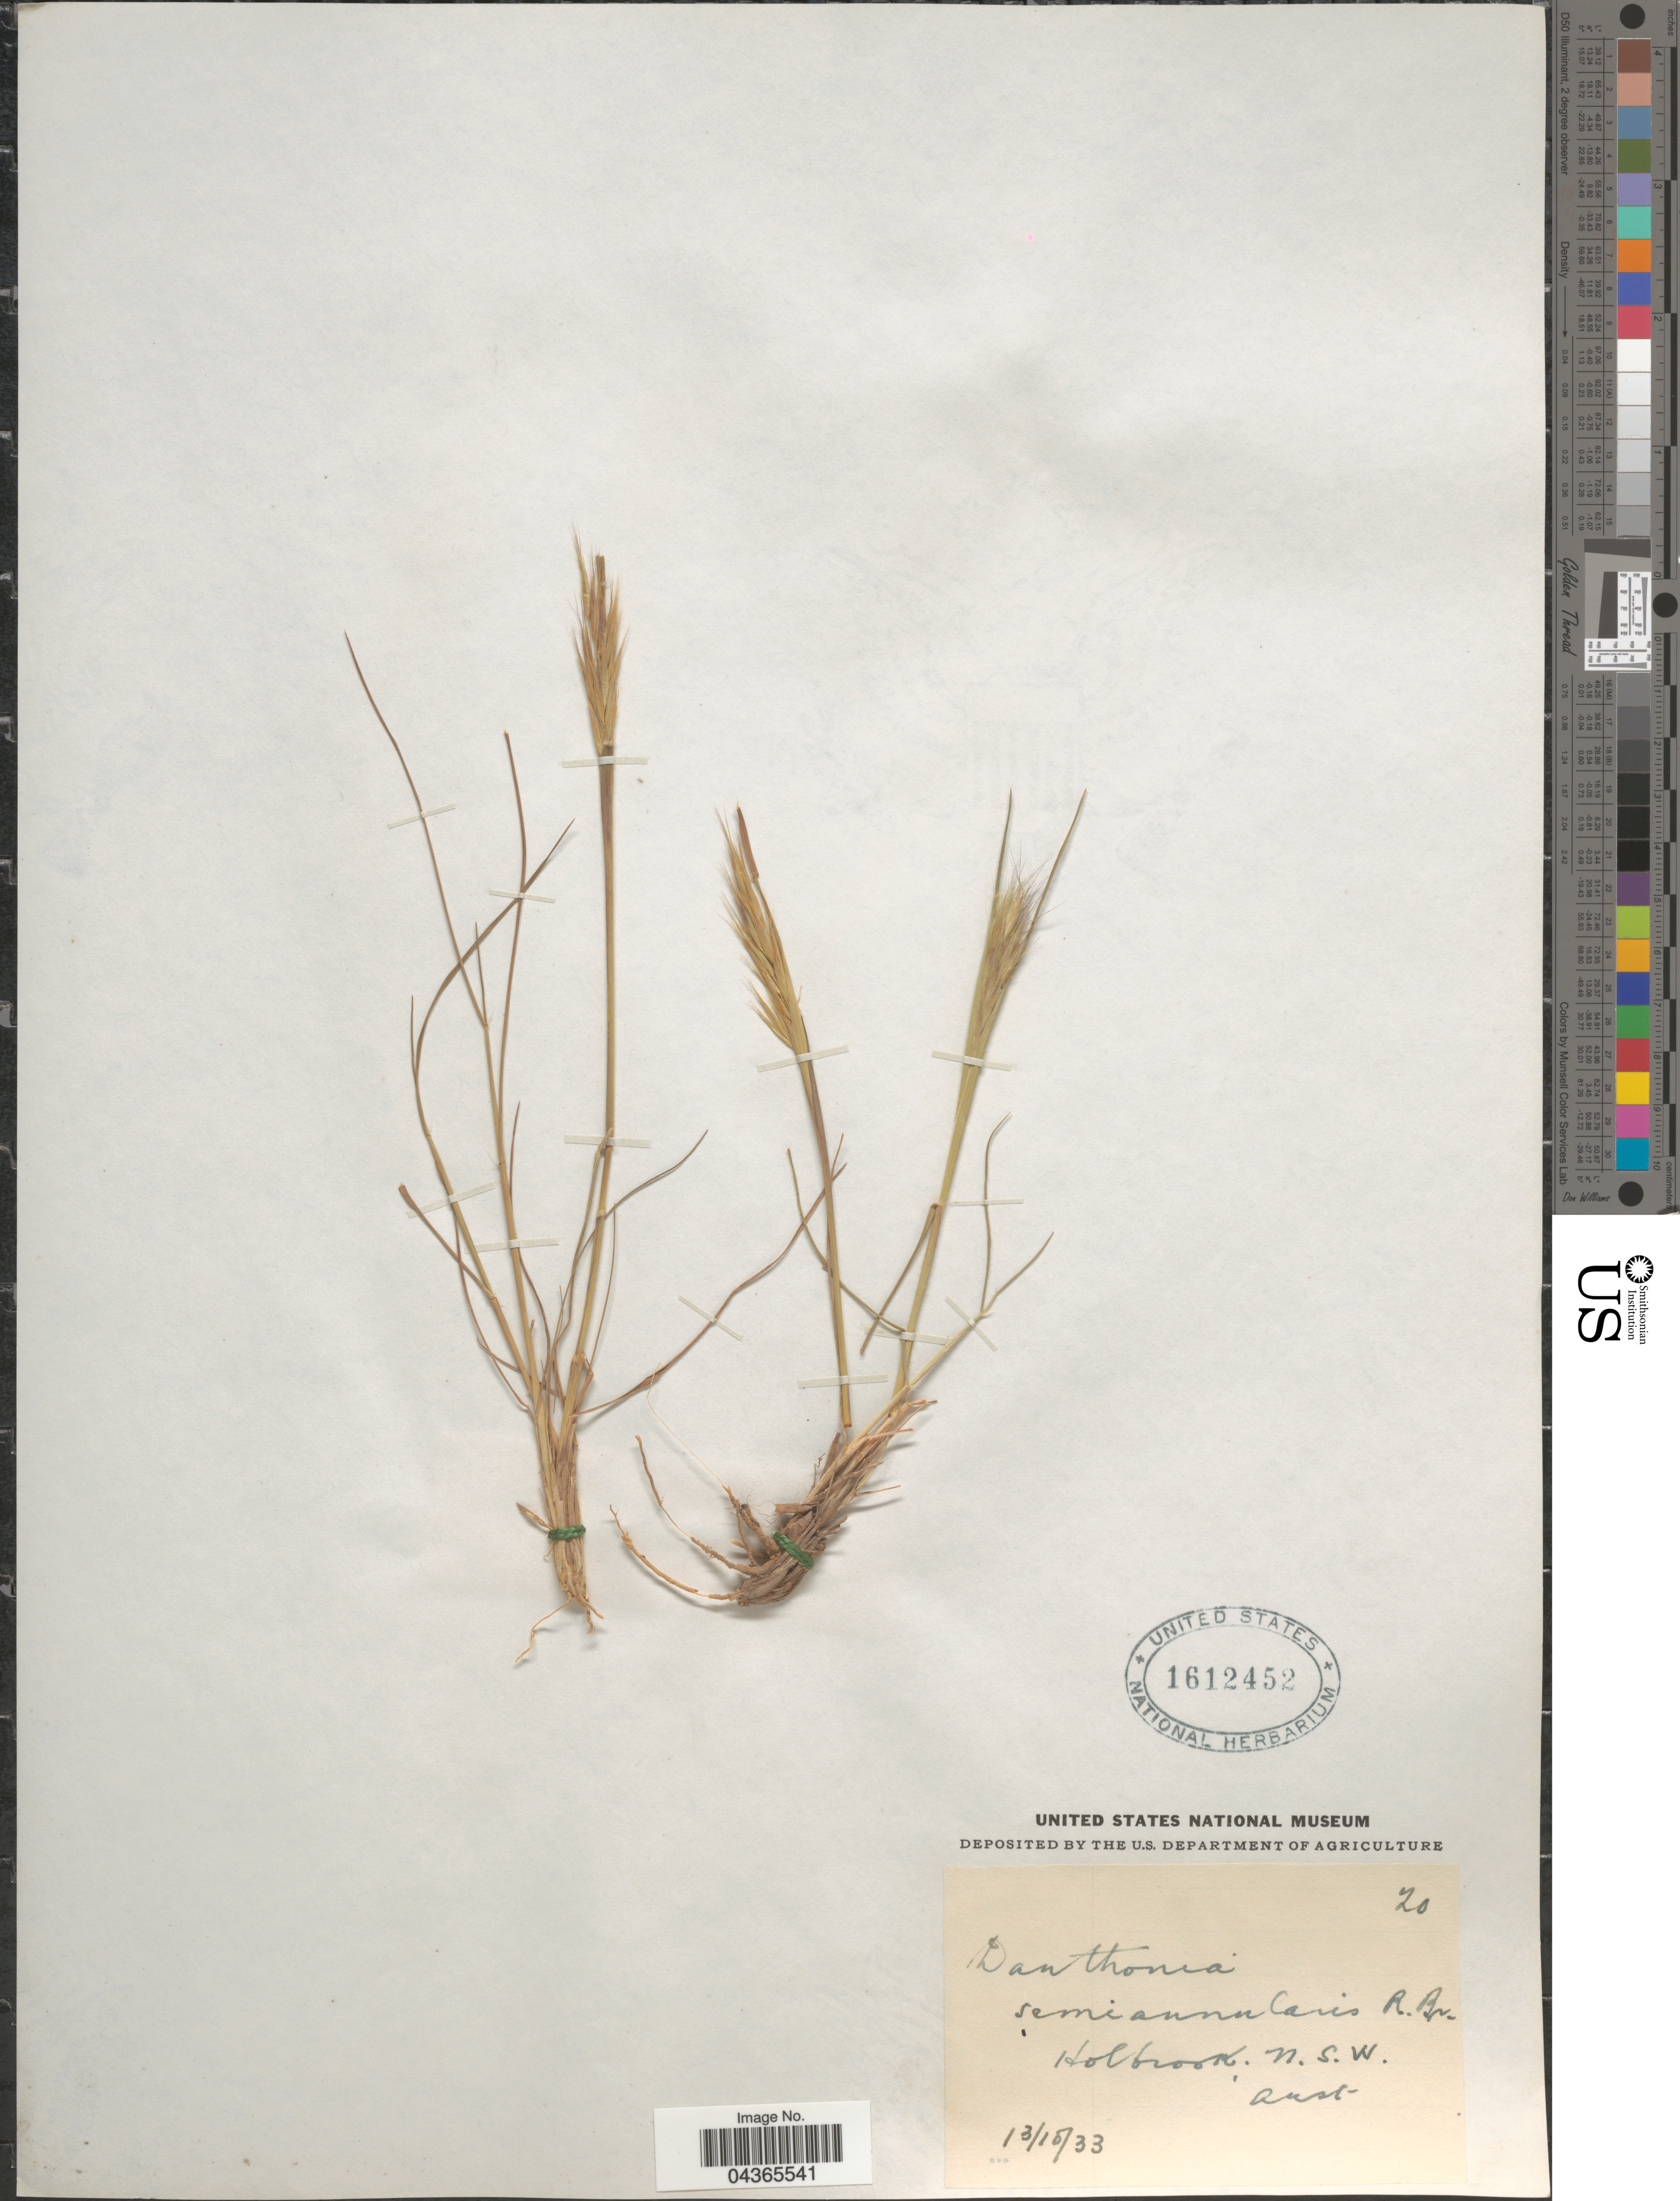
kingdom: Plantae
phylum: Tracheophyta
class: Liliopsida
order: Poales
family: Poaceae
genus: Rytidosperma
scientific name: Rytidosperma semiannulare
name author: (Labill.) Connor & Edgar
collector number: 20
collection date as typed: Transcribed d/m/y: 13/10/33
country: Australia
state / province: New South Wales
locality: Holbrook.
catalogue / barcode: US 1612452